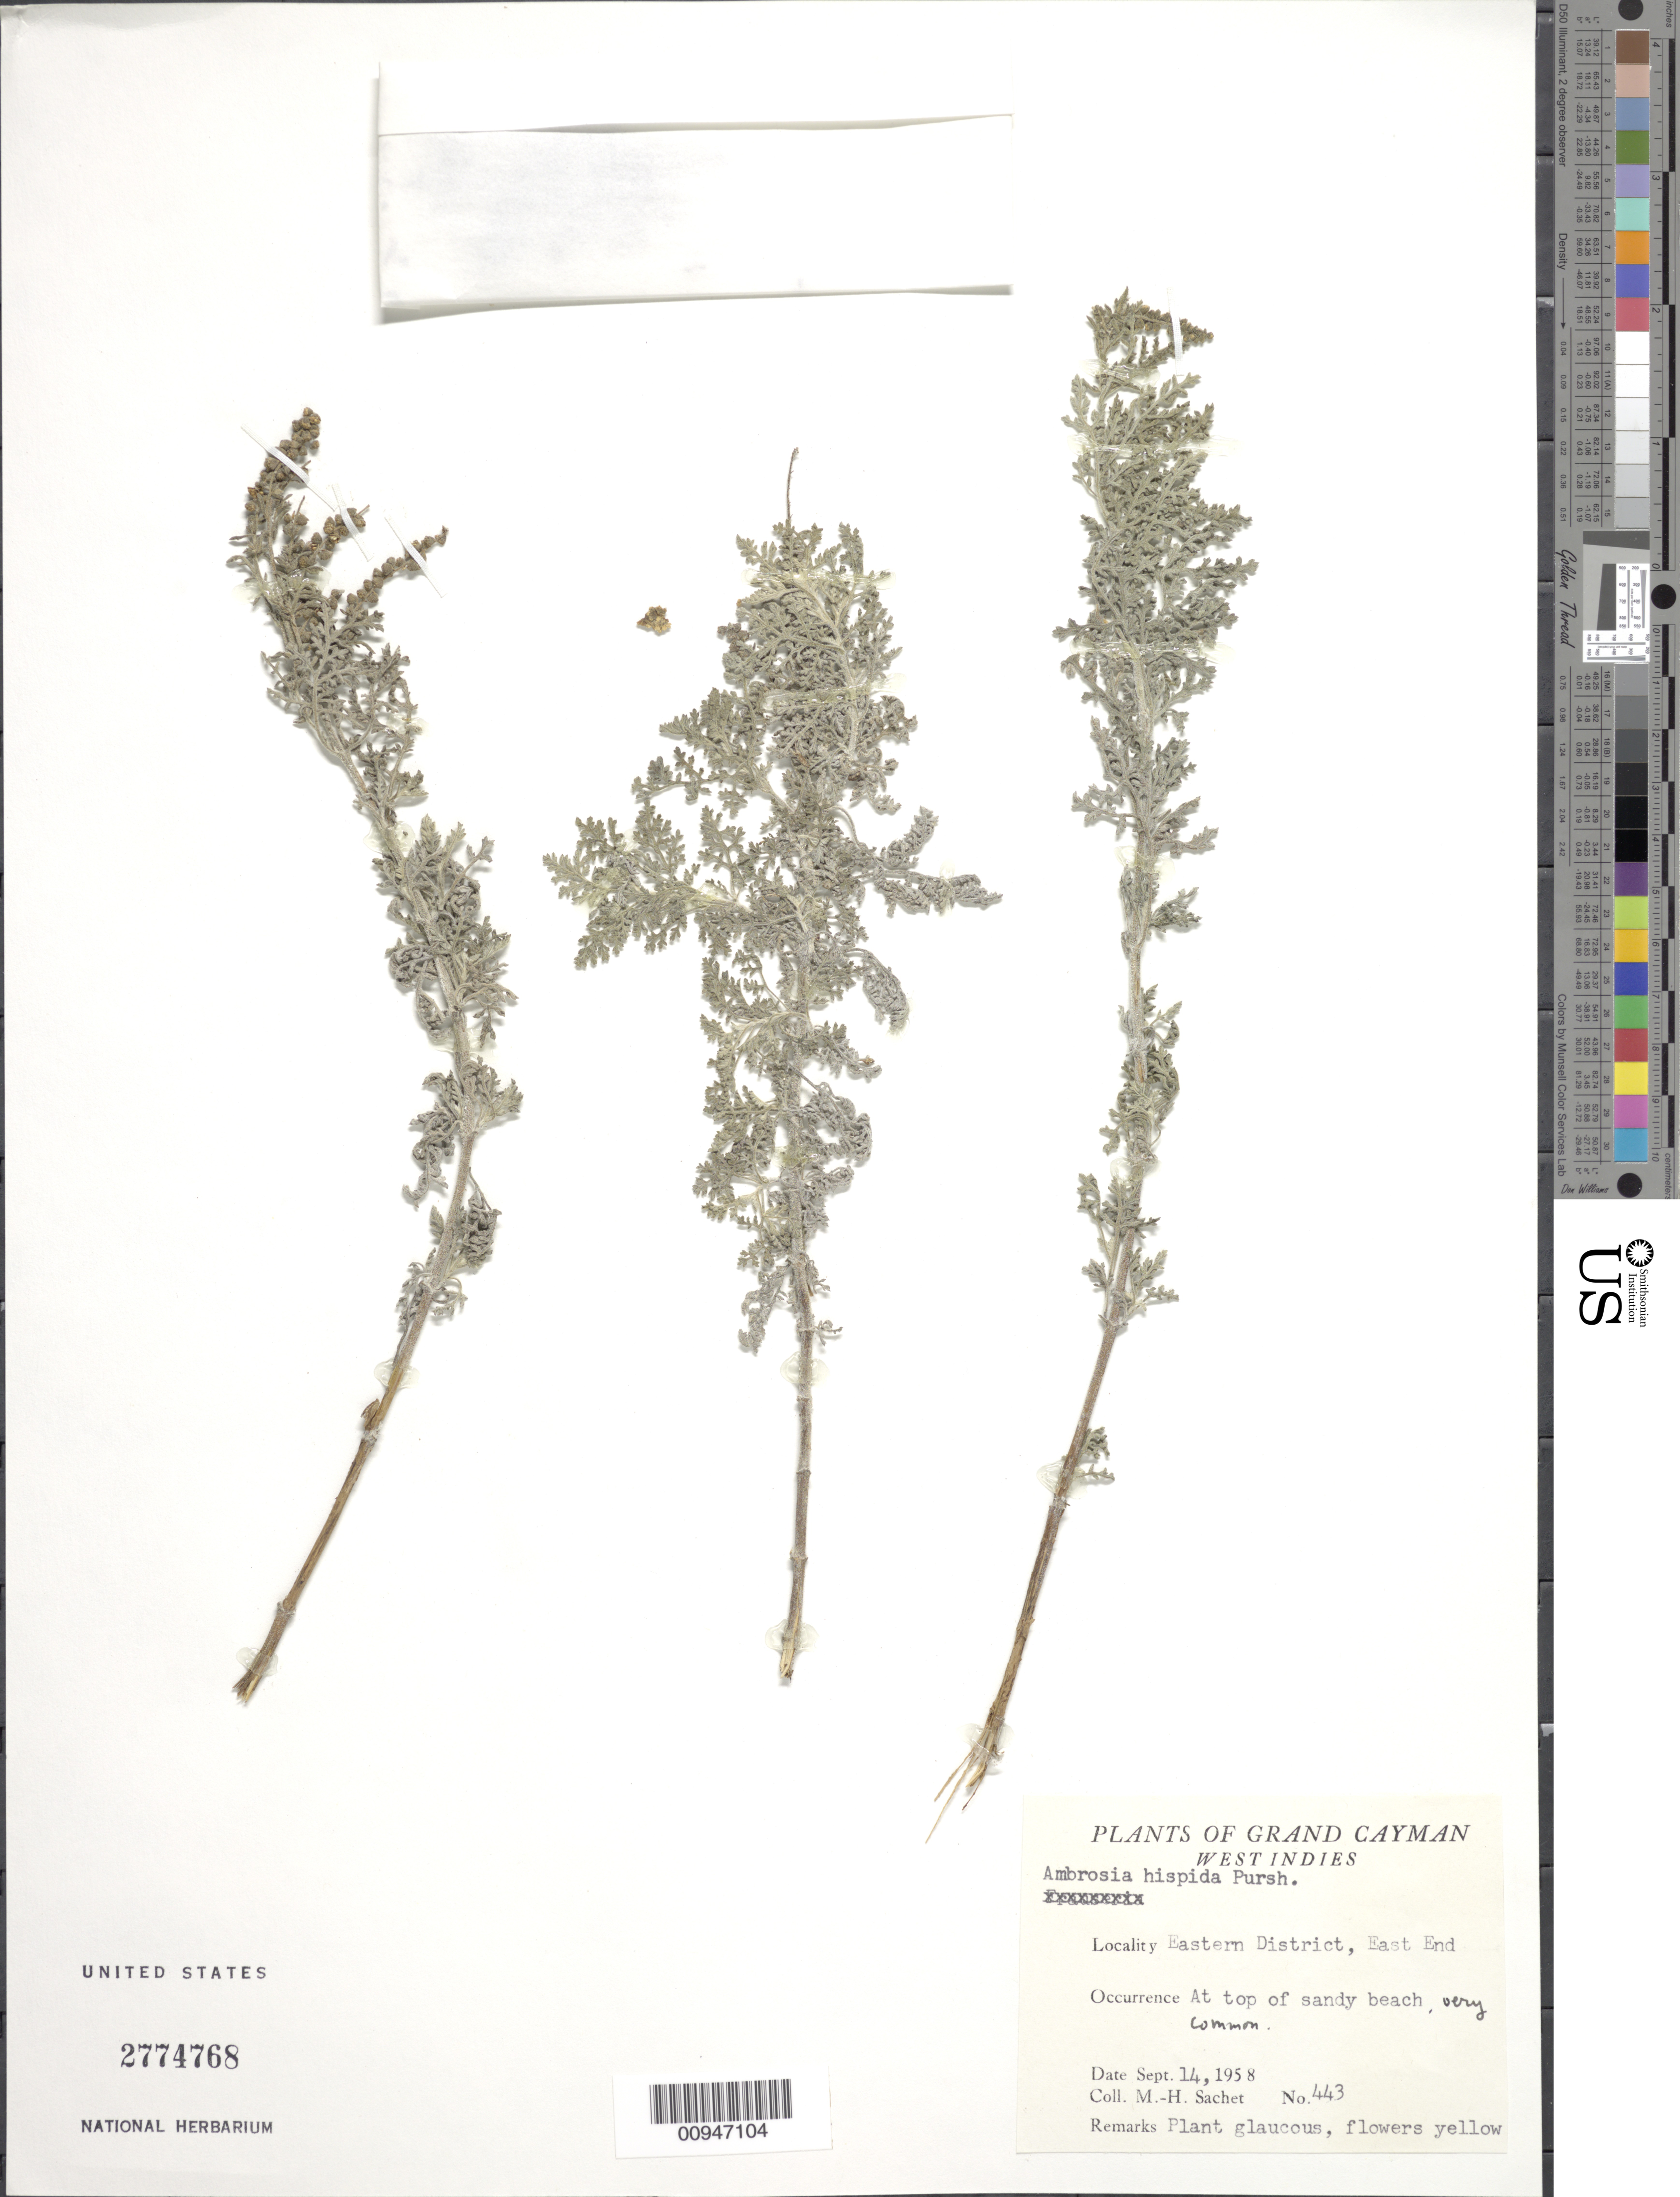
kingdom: Plantae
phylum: Tracheophyta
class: Magnoliopsida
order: Asterales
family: Asteraceae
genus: Ambrosia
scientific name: Ambrosia hispida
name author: Pursh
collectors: M.-H. Sachet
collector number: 443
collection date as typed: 14 Sep 1958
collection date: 1958-09-14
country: Cayman Islands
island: Grand Cayman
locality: Eastern District, East End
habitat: At top of sandy beach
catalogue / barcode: US 2774768